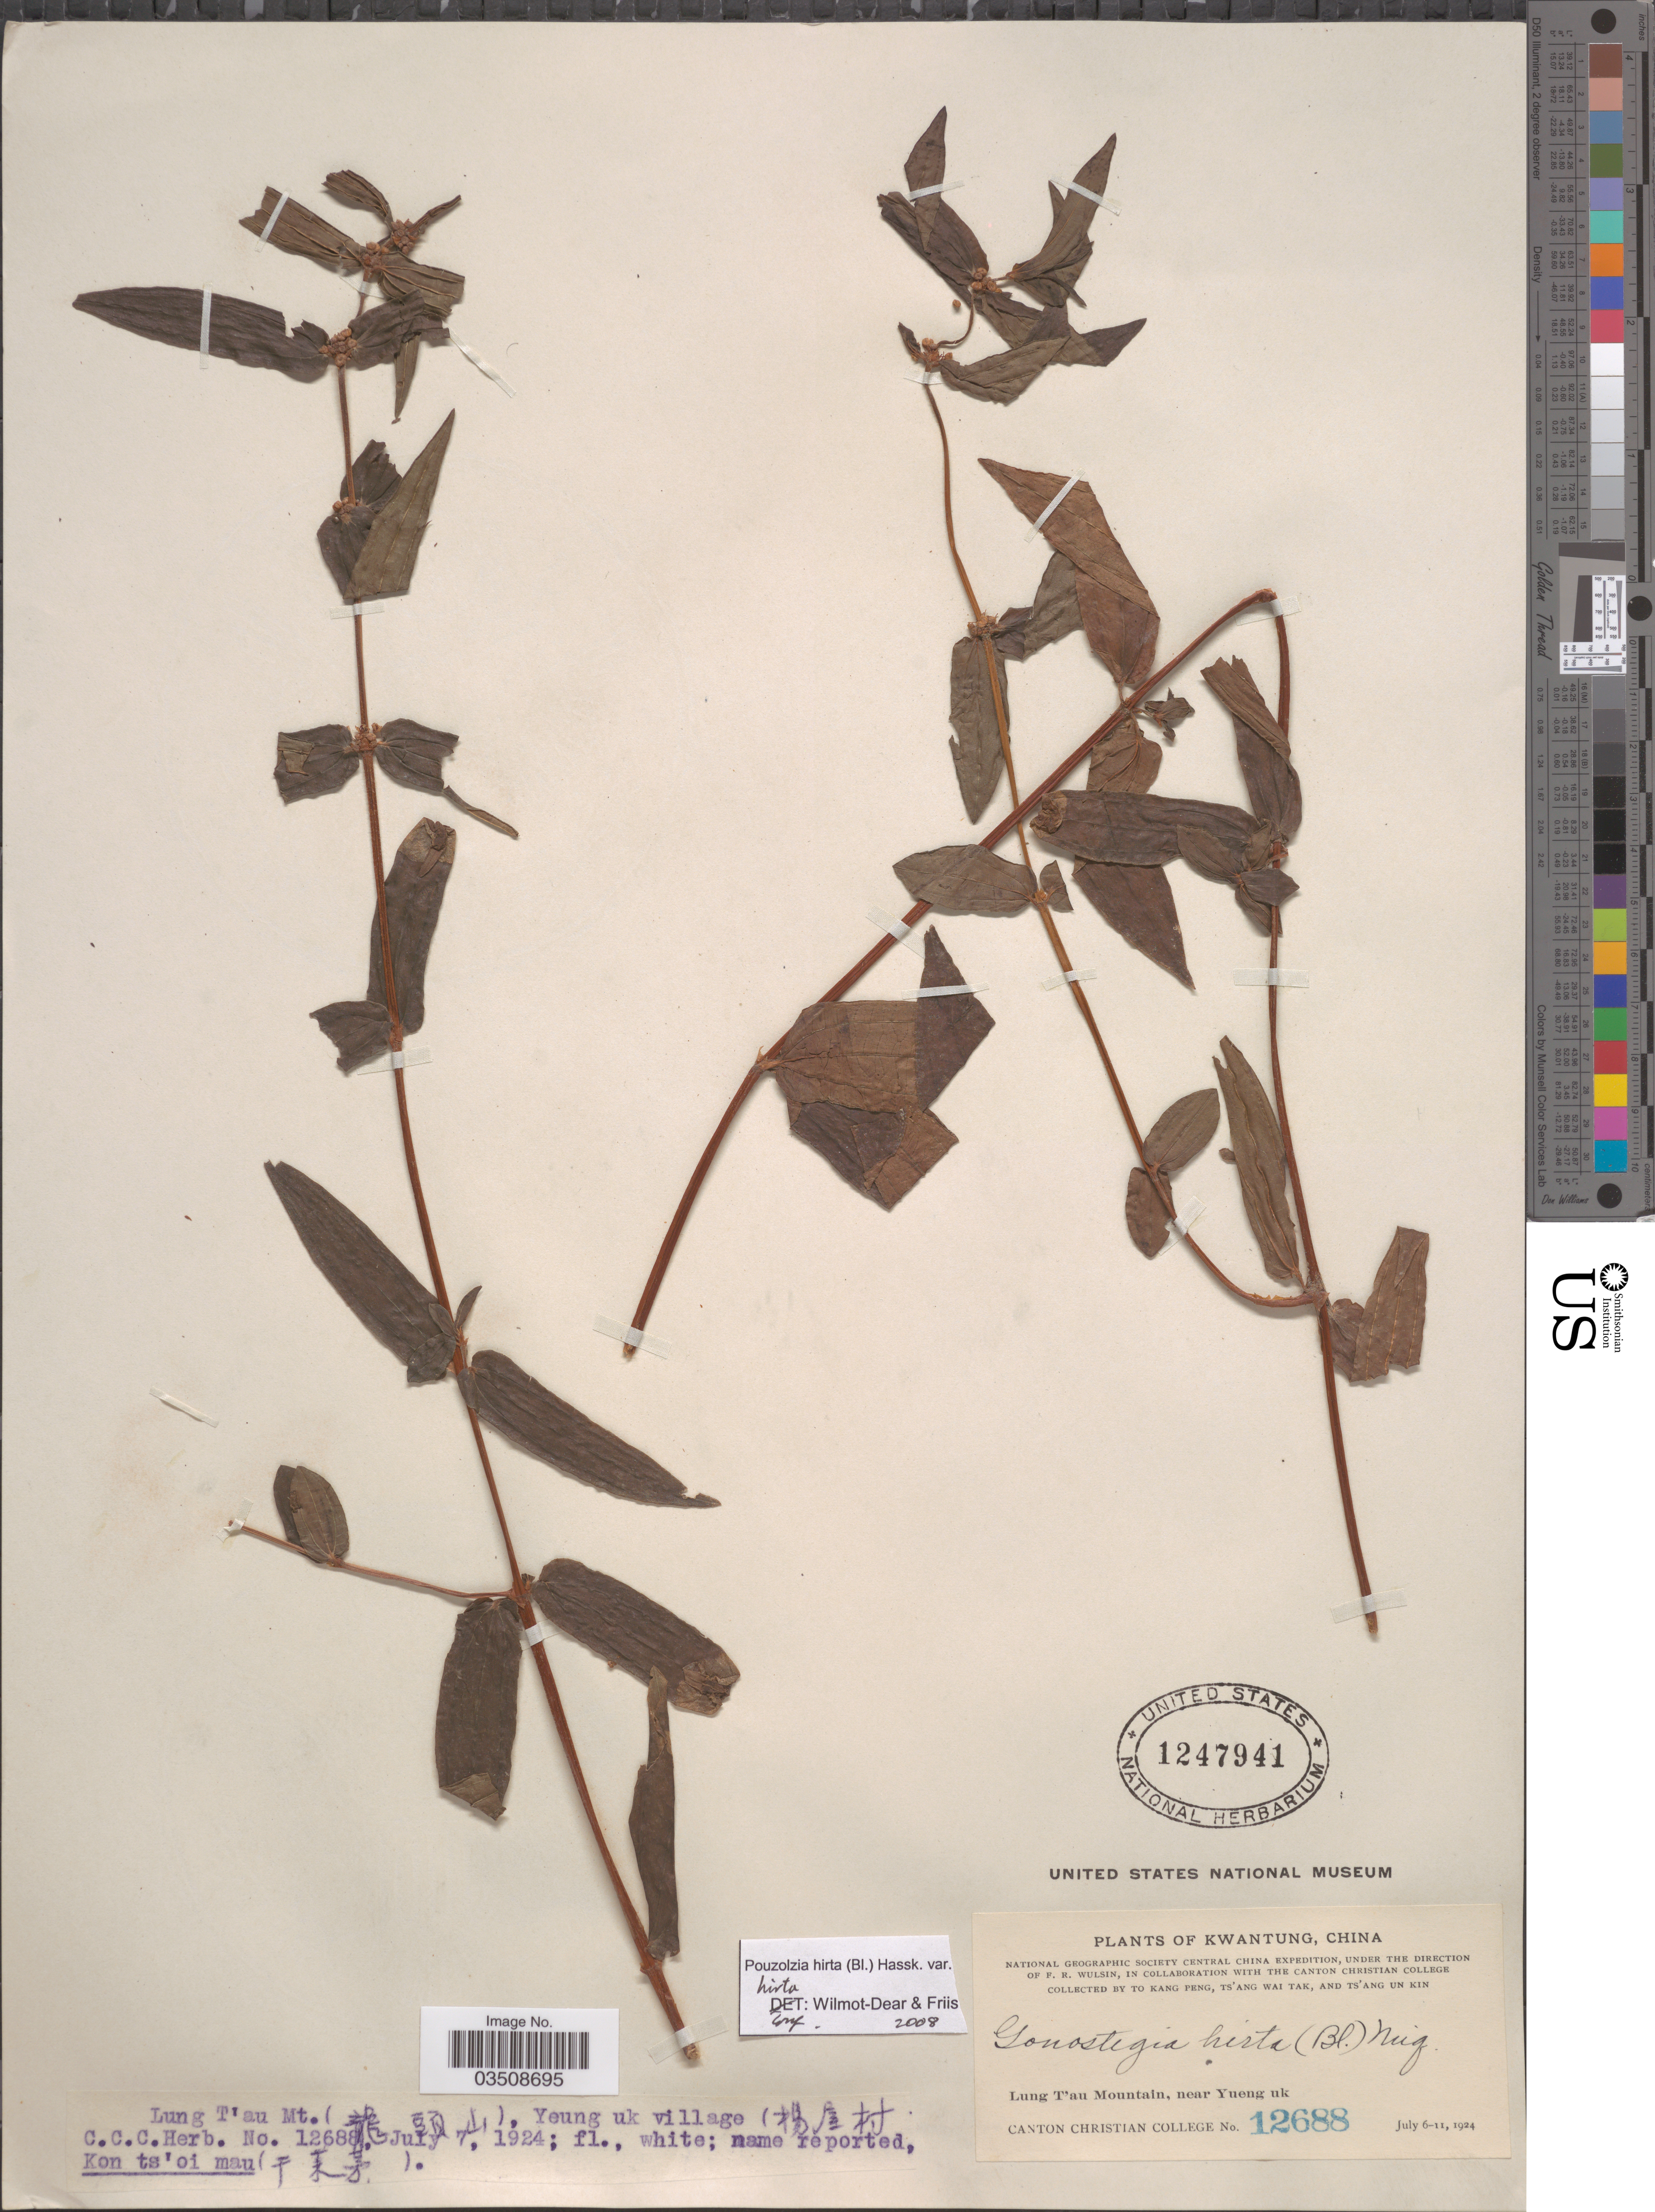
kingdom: Plantae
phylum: Tracheophyta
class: Magnoliopsida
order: Rosales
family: Urticaceae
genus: Gonostegia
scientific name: Gonostegia triandra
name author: (Blume) Miq.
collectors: Kang Peng To, W. T. Tsang & Ts' Ang Un Kin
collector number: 12688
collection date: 1924-07-07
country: China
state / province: Guangdong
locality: Kwantung. Lung T'au Mountain (X), near Yeung uk village (X).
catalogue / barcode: US 1247941